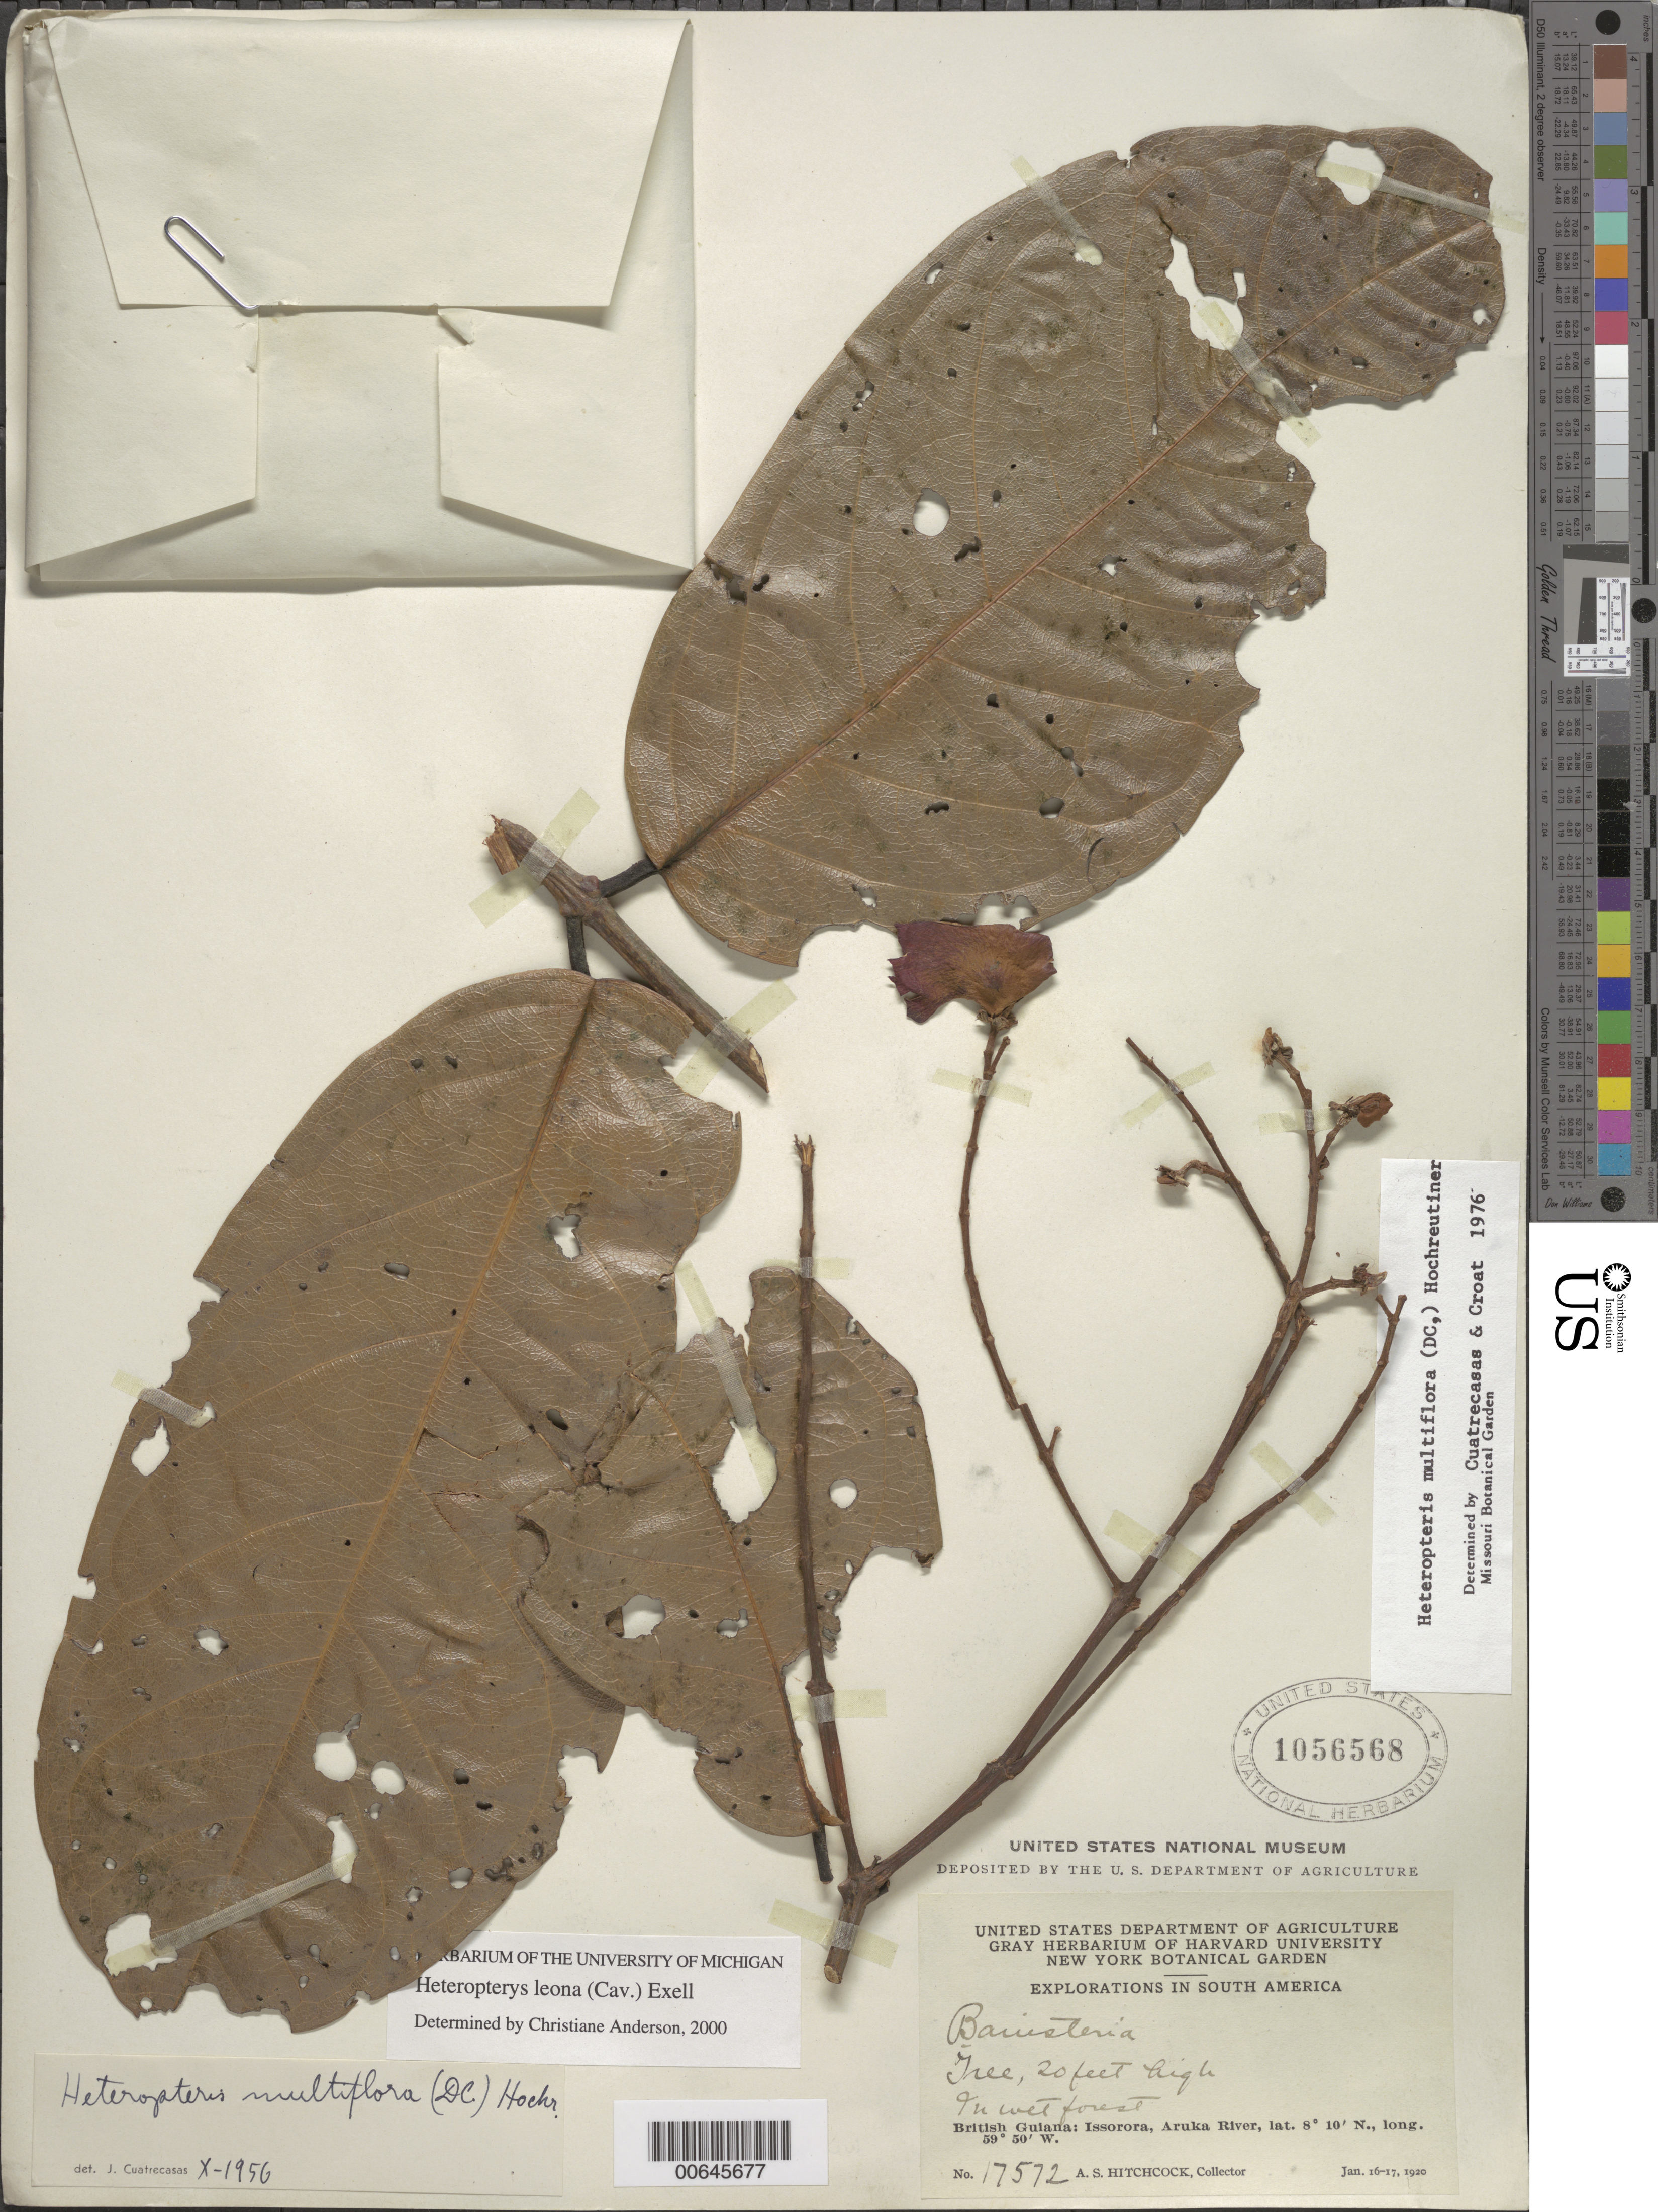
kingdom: Plantae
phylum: Tracheophyta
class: Magnoliopsida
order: Malpighiales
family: Malpighiaceae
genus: Heteropterys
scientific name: Heteropterys leona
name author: (Cav.) Exell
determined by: Anderson, C.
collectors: A. S. Hitchcock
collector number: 17572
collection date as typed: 16-Jan-20 to 17-Jan-20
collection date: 1920-01-16/1920-01-17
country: Guyana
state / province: Barima-Waini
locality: Issorora, vic of, on the Aruka River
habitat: Wet forest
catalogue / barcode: US 1056568